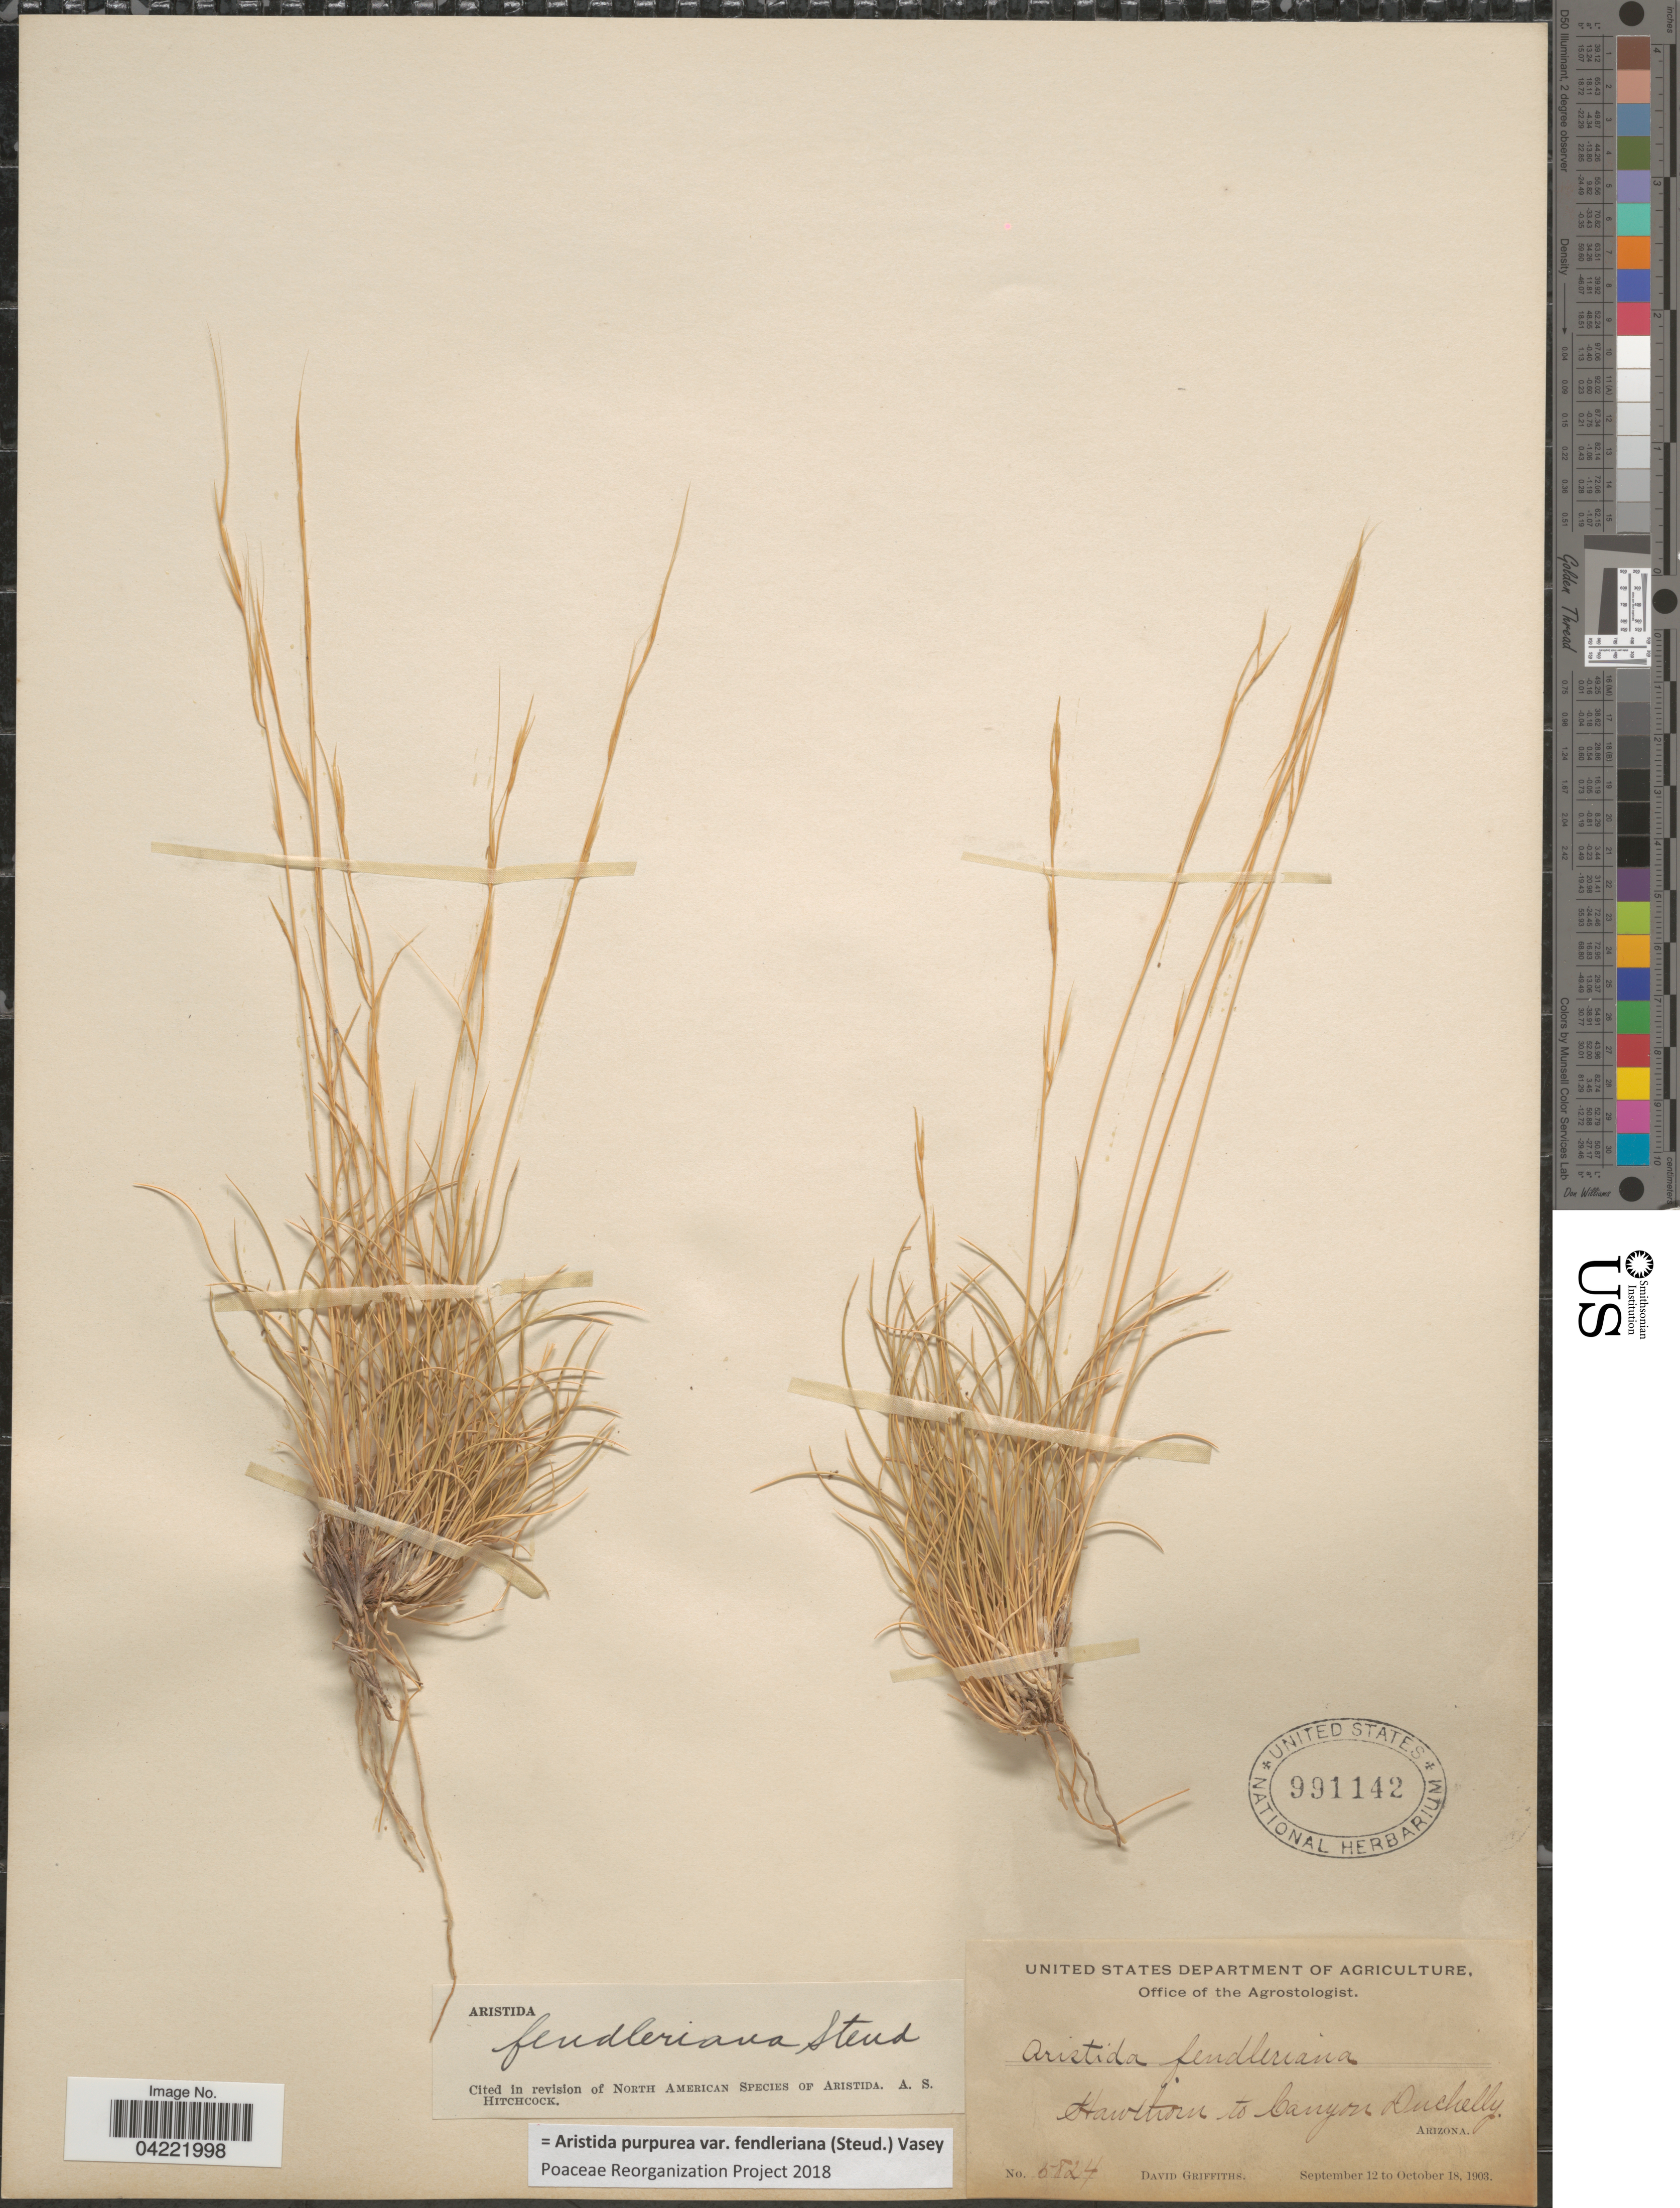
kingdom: Plantae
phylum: Tracheophyta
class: Liliopsida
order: Poales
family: Poaceae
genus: Aristida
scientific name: Aristida purpurea var. fendleriana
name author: (Steud.) Vasey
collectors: D. Griffiths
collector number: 5824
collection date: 1903-09-12/1903-10-18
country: United States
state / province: Arizona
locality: Hawthorn to Canyon Duchelly.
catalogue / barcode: US 991142